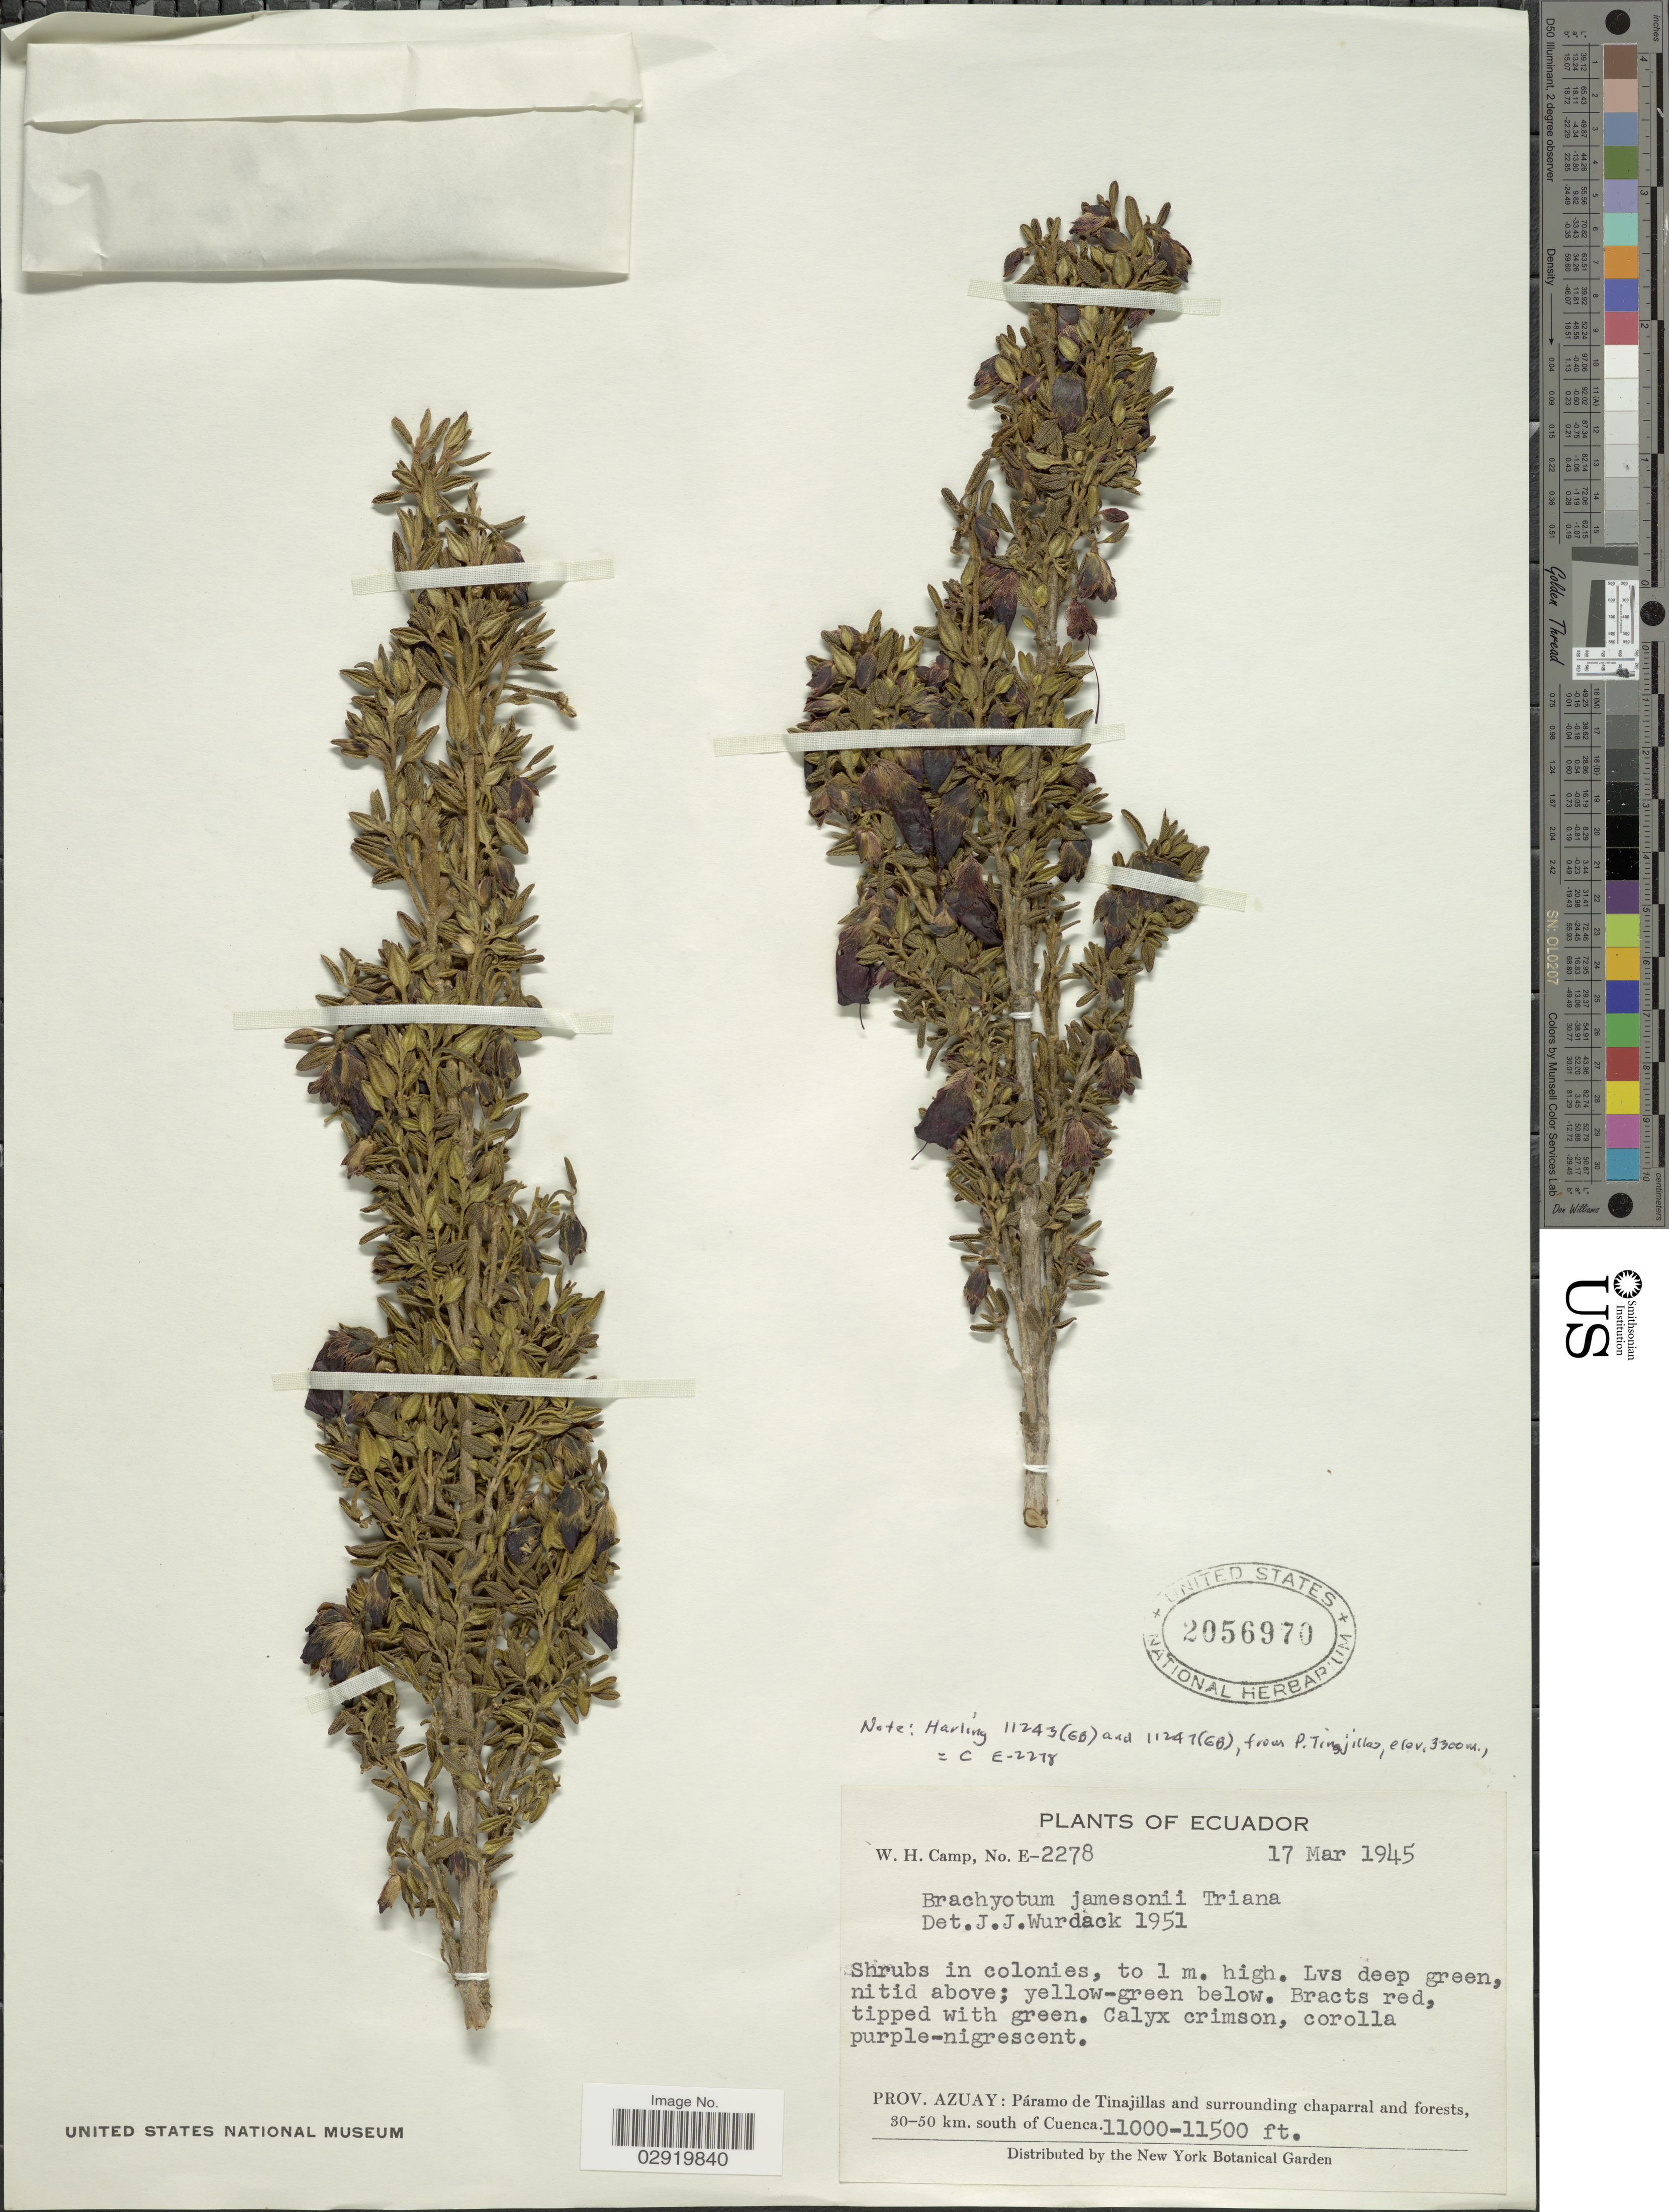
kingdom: Plantae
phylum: Tracheophyta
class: Magnoliopsida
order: Myrtales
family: Melastomataceae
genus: Brachyotum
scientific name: Brachyotum jamesonii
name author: Triana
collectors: W. H. Camp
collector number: E-2278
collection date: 1945-03-17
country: Ecuador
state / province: Azuay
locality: Páramo de Tinajillas and surroundings chaparral and forests, 30-50 km. south of Cuenca.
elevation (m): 3353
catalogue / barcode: US 2056970